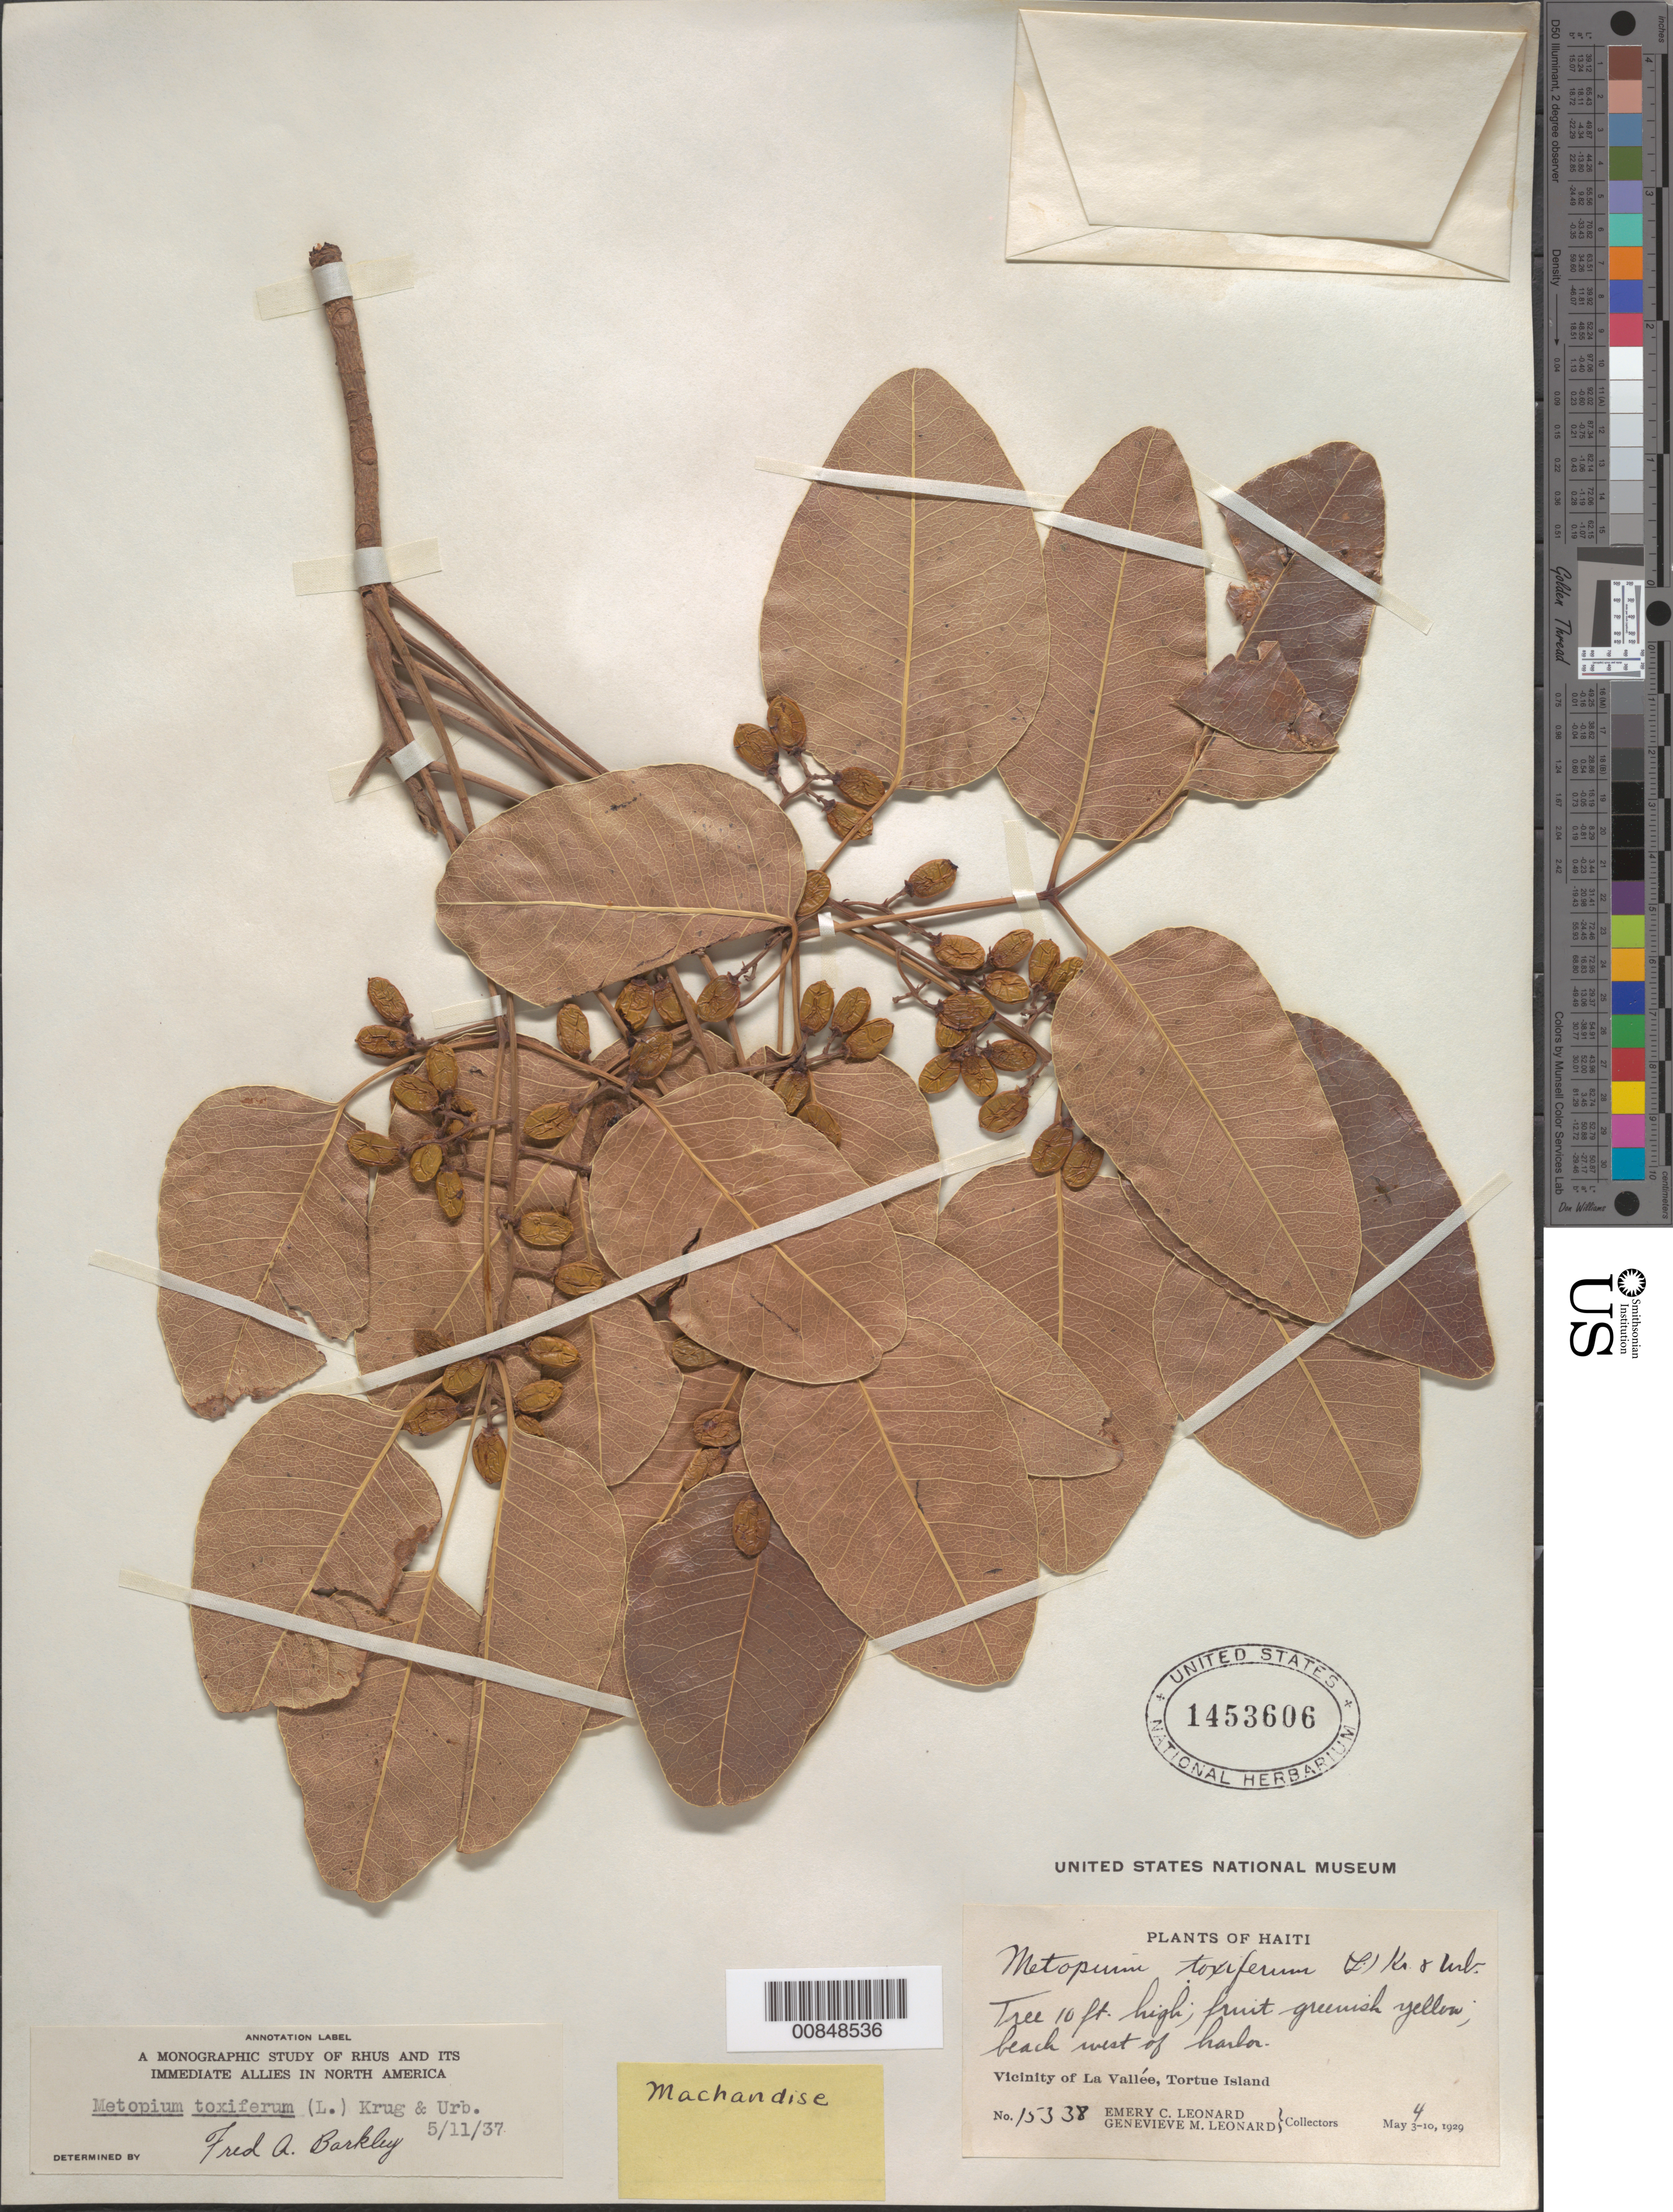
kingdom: Plantae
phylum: Tracheophyta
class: Magnoliopsida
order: Sapindales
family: Anacardiaceae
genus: Metopium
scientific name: Metopium toxiferum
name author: (L.) Krug & Urb.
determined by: Barkley, F. A.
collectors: E. C. Leonard & G. M. Leonard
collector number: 15338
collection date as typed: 04 May 1929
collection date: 1929-05-04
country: Haiti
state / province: Nord-Ouest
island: Île de la Tortue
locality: Vicinity of La Vallée, W of harbor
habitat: Beach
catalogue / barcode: US 1453606